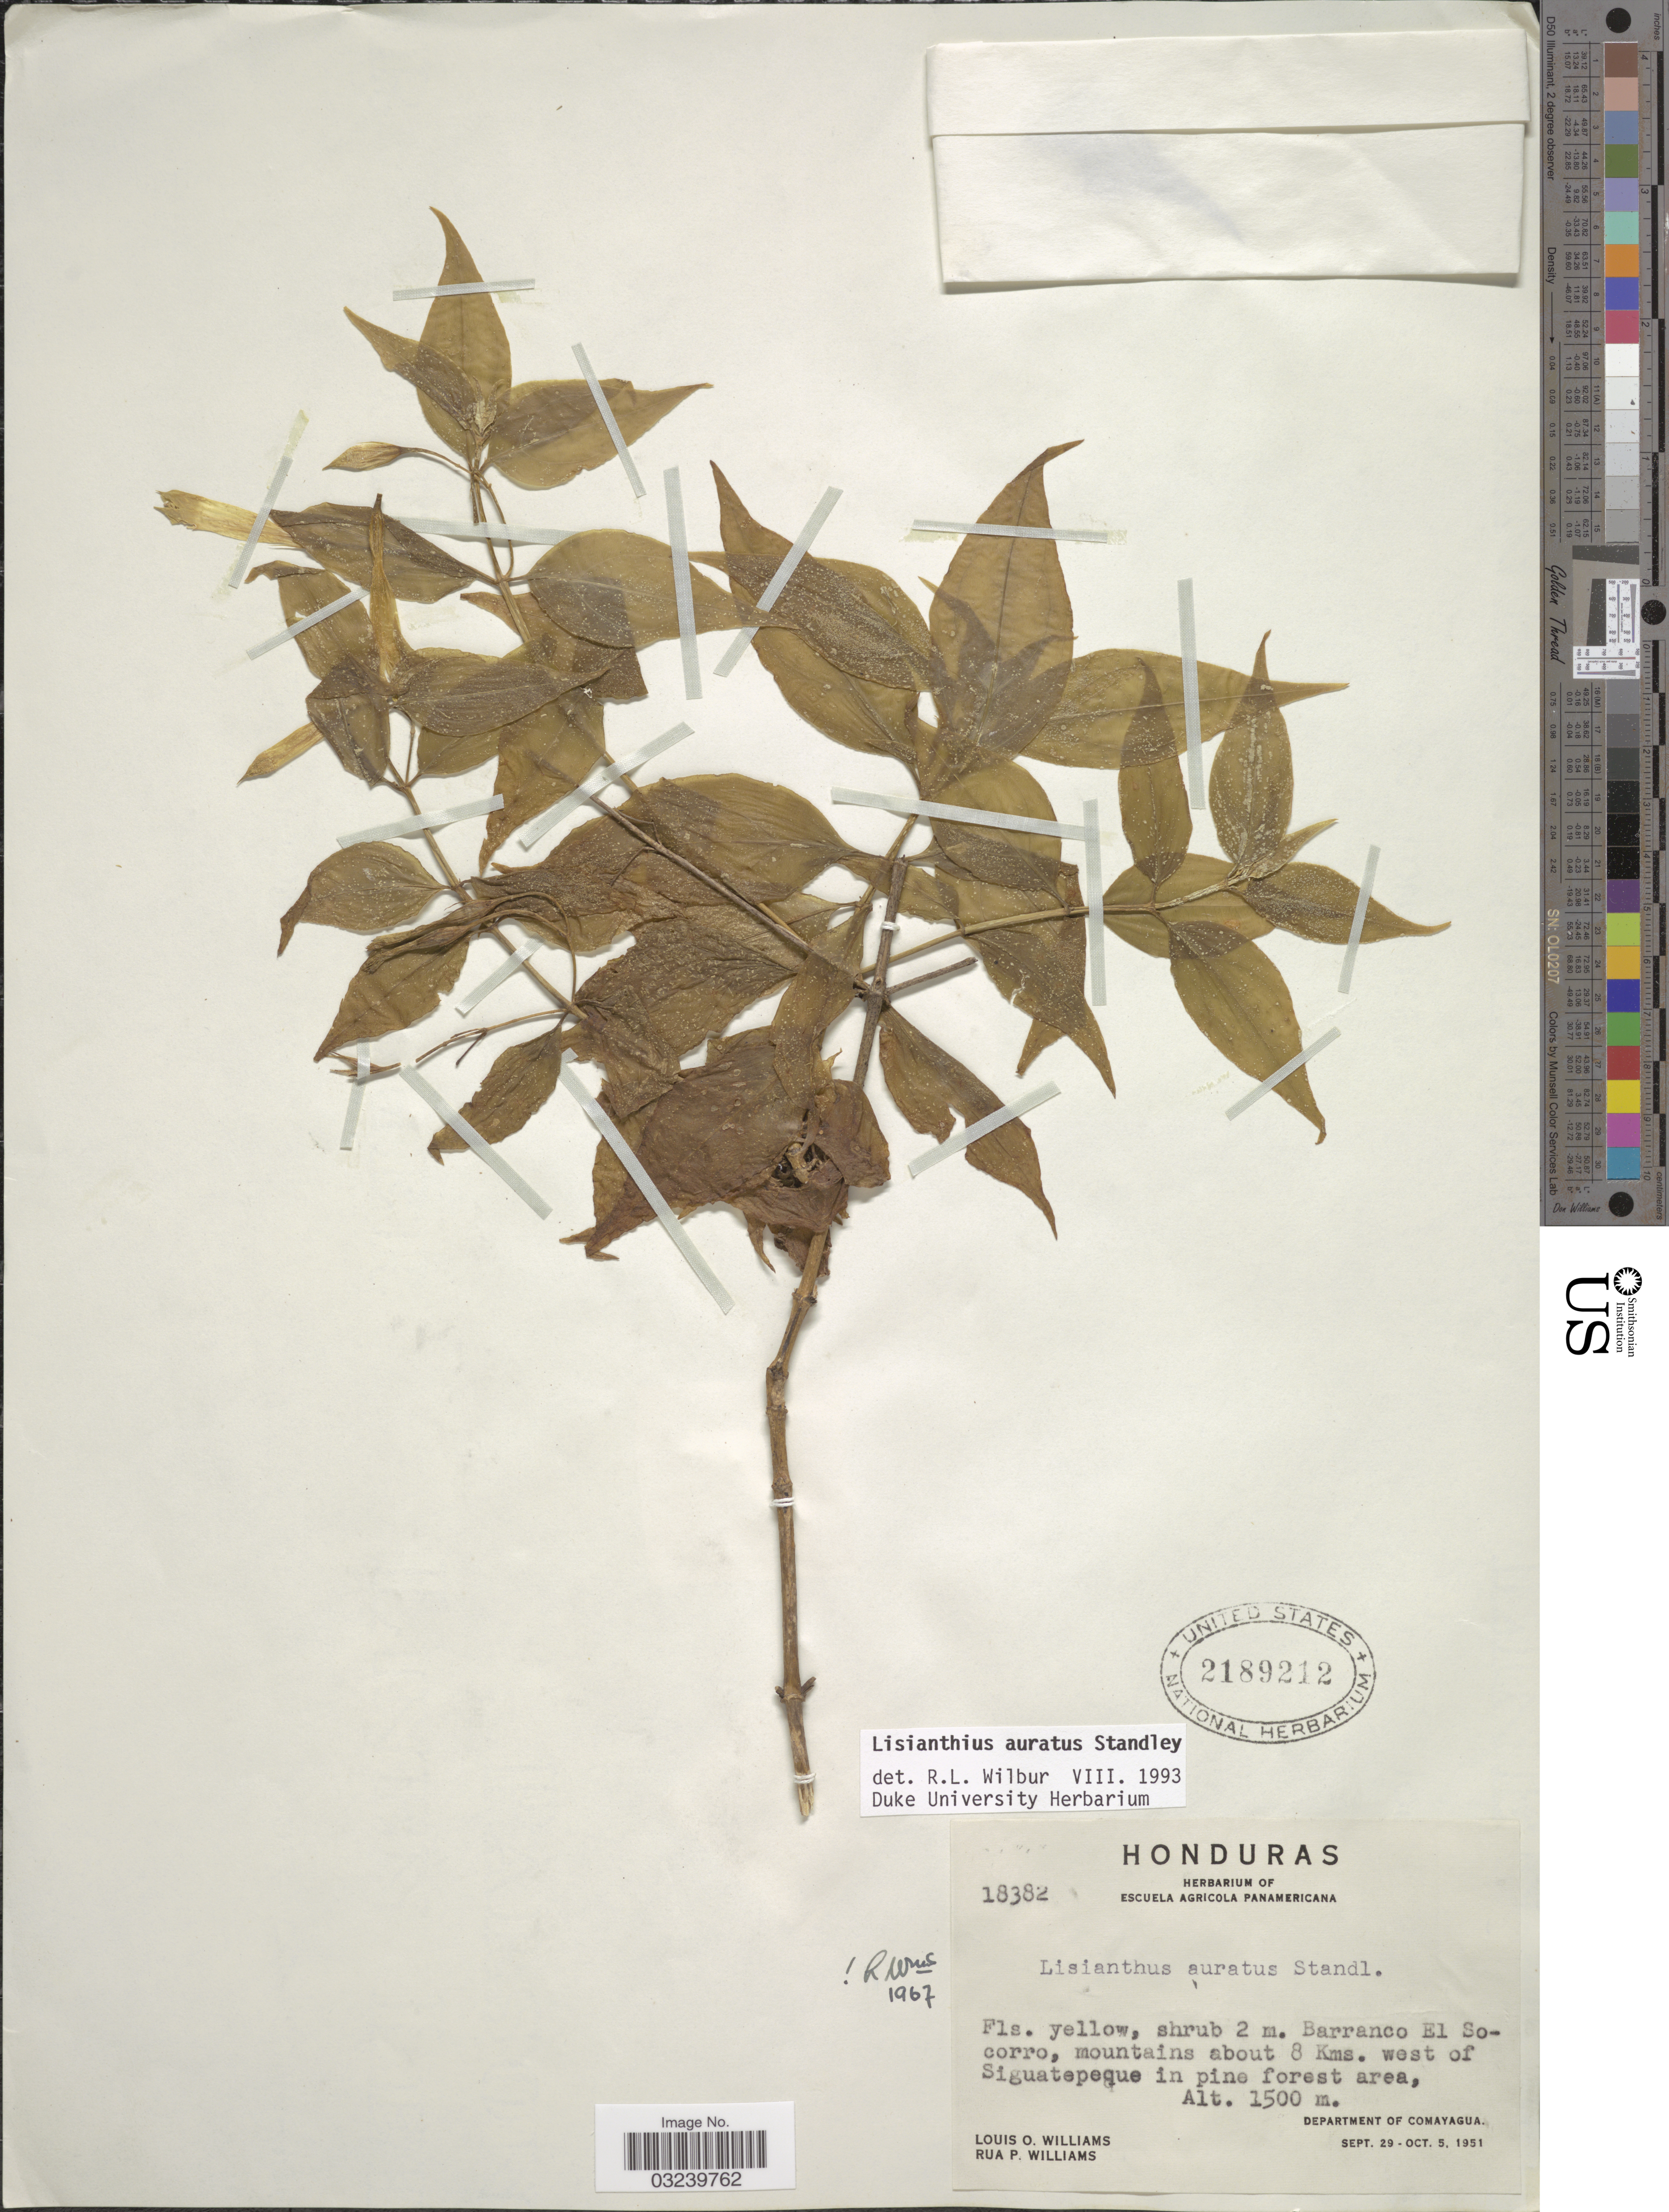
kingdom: Plantae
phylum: Tracheophyta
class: Magnoliopsida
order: Gentianales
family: Gentianaceae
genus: Lisianthius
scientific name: Lisianthius auratus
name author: Standl.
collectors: L. O. Williams & R. P. Williams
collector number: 18382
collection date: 1951-09-29/1951-10-05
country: Honduras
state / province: Comayagua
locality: Barranco El Socorro, mountains about 8 Kms. west of Siguatepeque in pine forest area, Department of Comayagua.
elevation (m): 1500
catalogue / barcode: US 2189212